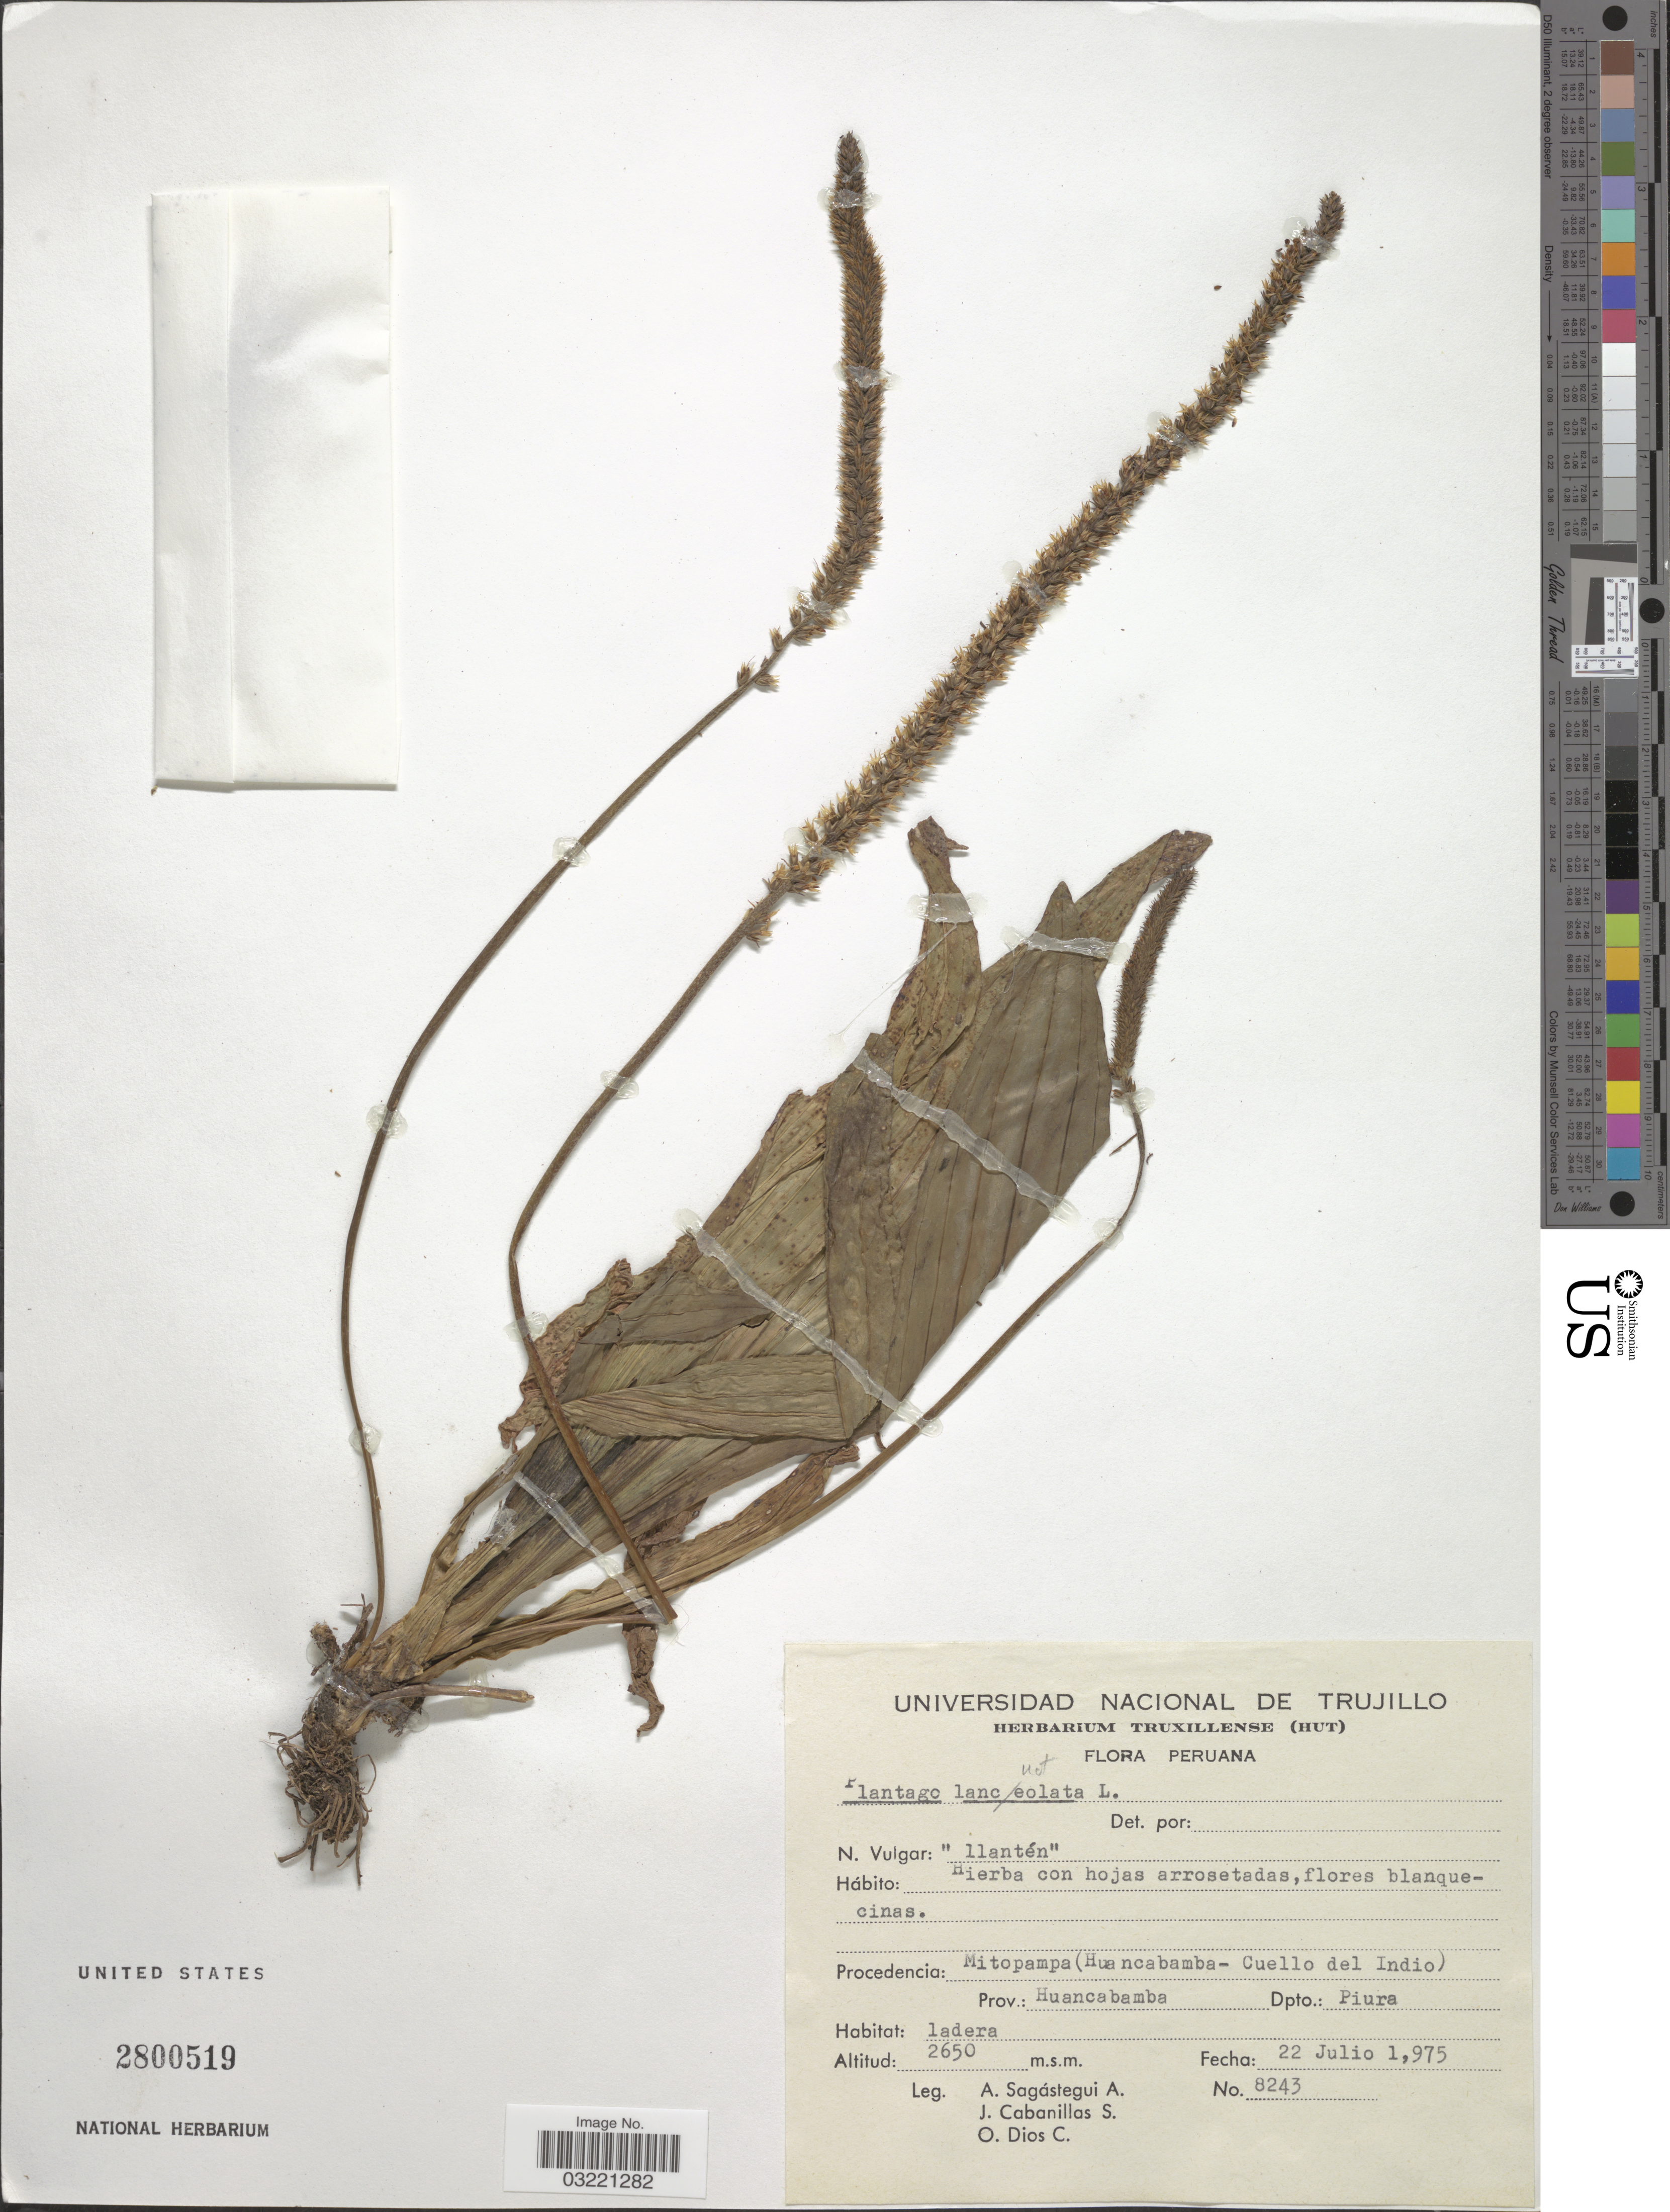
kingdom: Plantae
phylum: Tracheophyta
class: Magnoliopsida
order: Lamiales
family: Plantaginaceae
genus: Plantago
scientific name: Plantago sp.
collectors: A. Sagástegui A., J. Cabanillas S. & O. Dios C.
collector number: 8243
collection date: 1975-07-22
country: Peru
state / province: Piura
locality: Mitopampa (Huancabamba-Cuello del Indio), Prov. Huancabamba. Dpto.: Piura.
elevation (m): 2650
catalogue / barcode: US 2800519